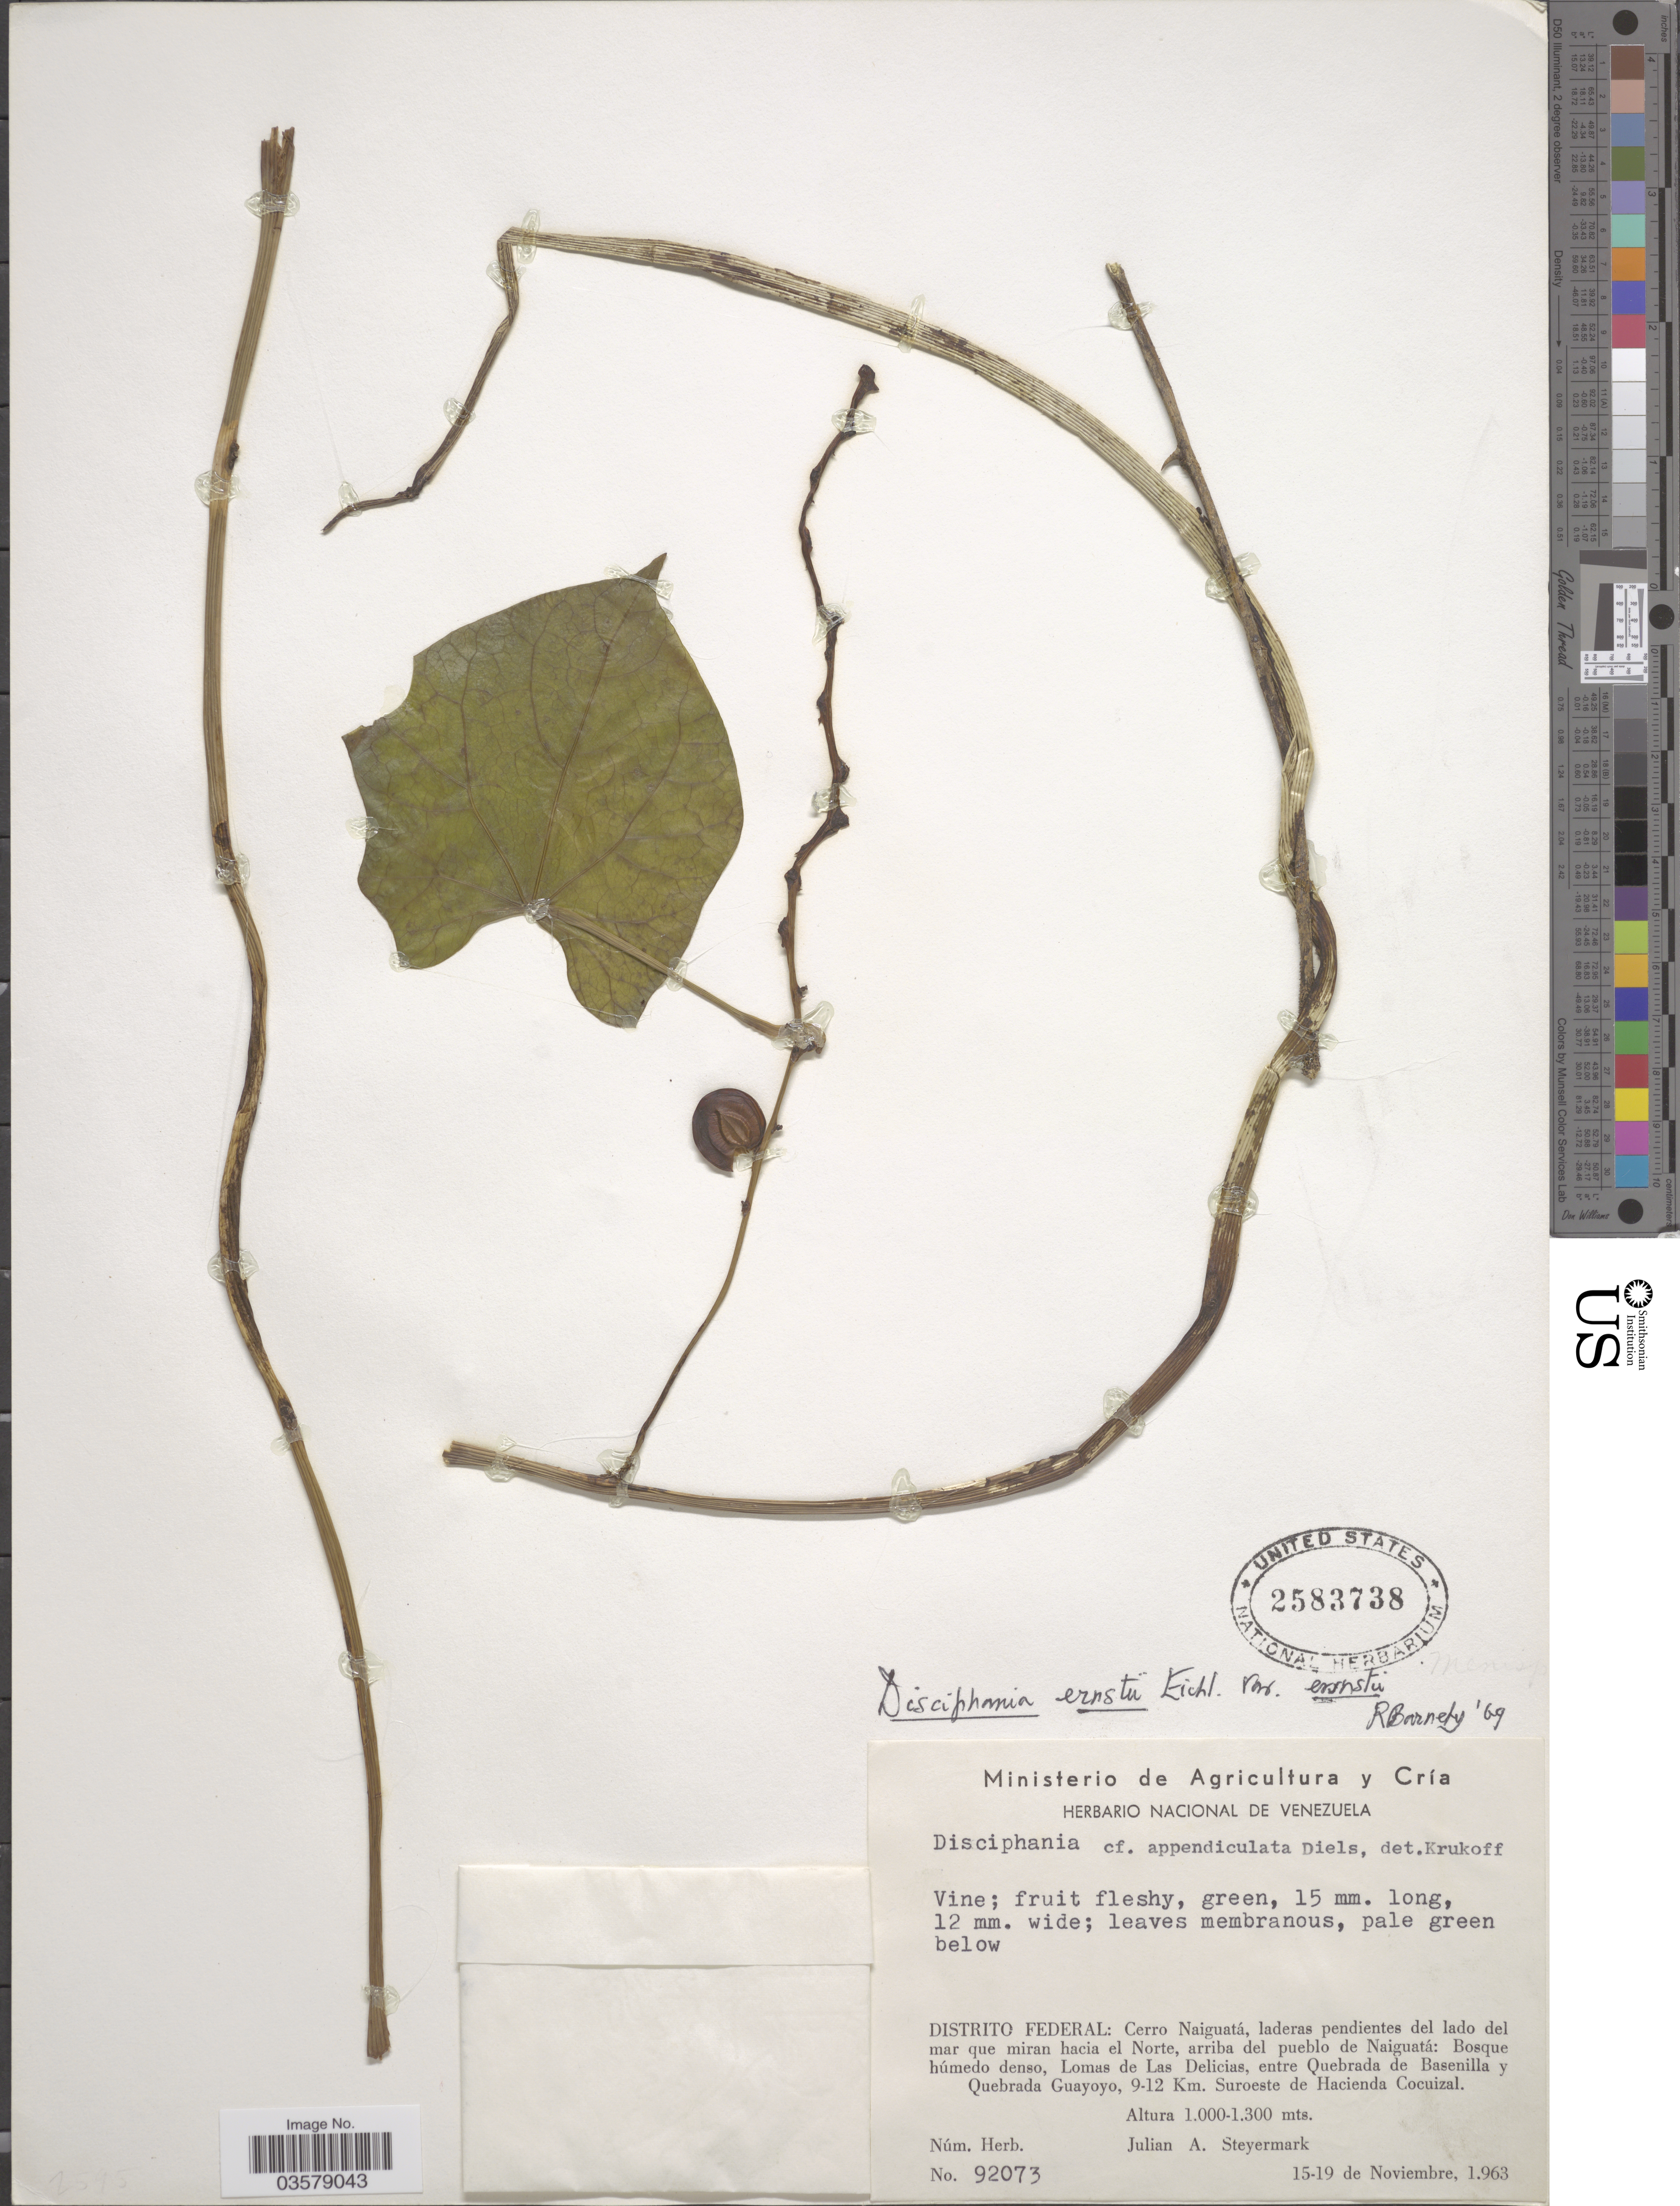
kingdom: Plantae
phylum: Tracheophyta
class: Magnoliopsida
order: Ranunculales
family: Menispermaceae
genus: Disciphania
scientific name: Disciphania ernstii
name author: Eichler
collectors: J. Steyermark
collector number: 92073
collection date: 1963-11-15/1963-11-19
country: Venezuela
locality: Distrito Federal: Cerro Naiguatá, laderas pendientes del lado del mar que miran hacia el Norte, arriba del pueblo de Naiguatá: Bosque húmedo denso, Lomas de Las Delicias, entre Quebrada de Basenilla y Quebrada Guayoyo, 9-12 Km. Suroeste de Hacienda Cocuizal.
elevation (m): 1000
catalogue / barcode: US 2583738